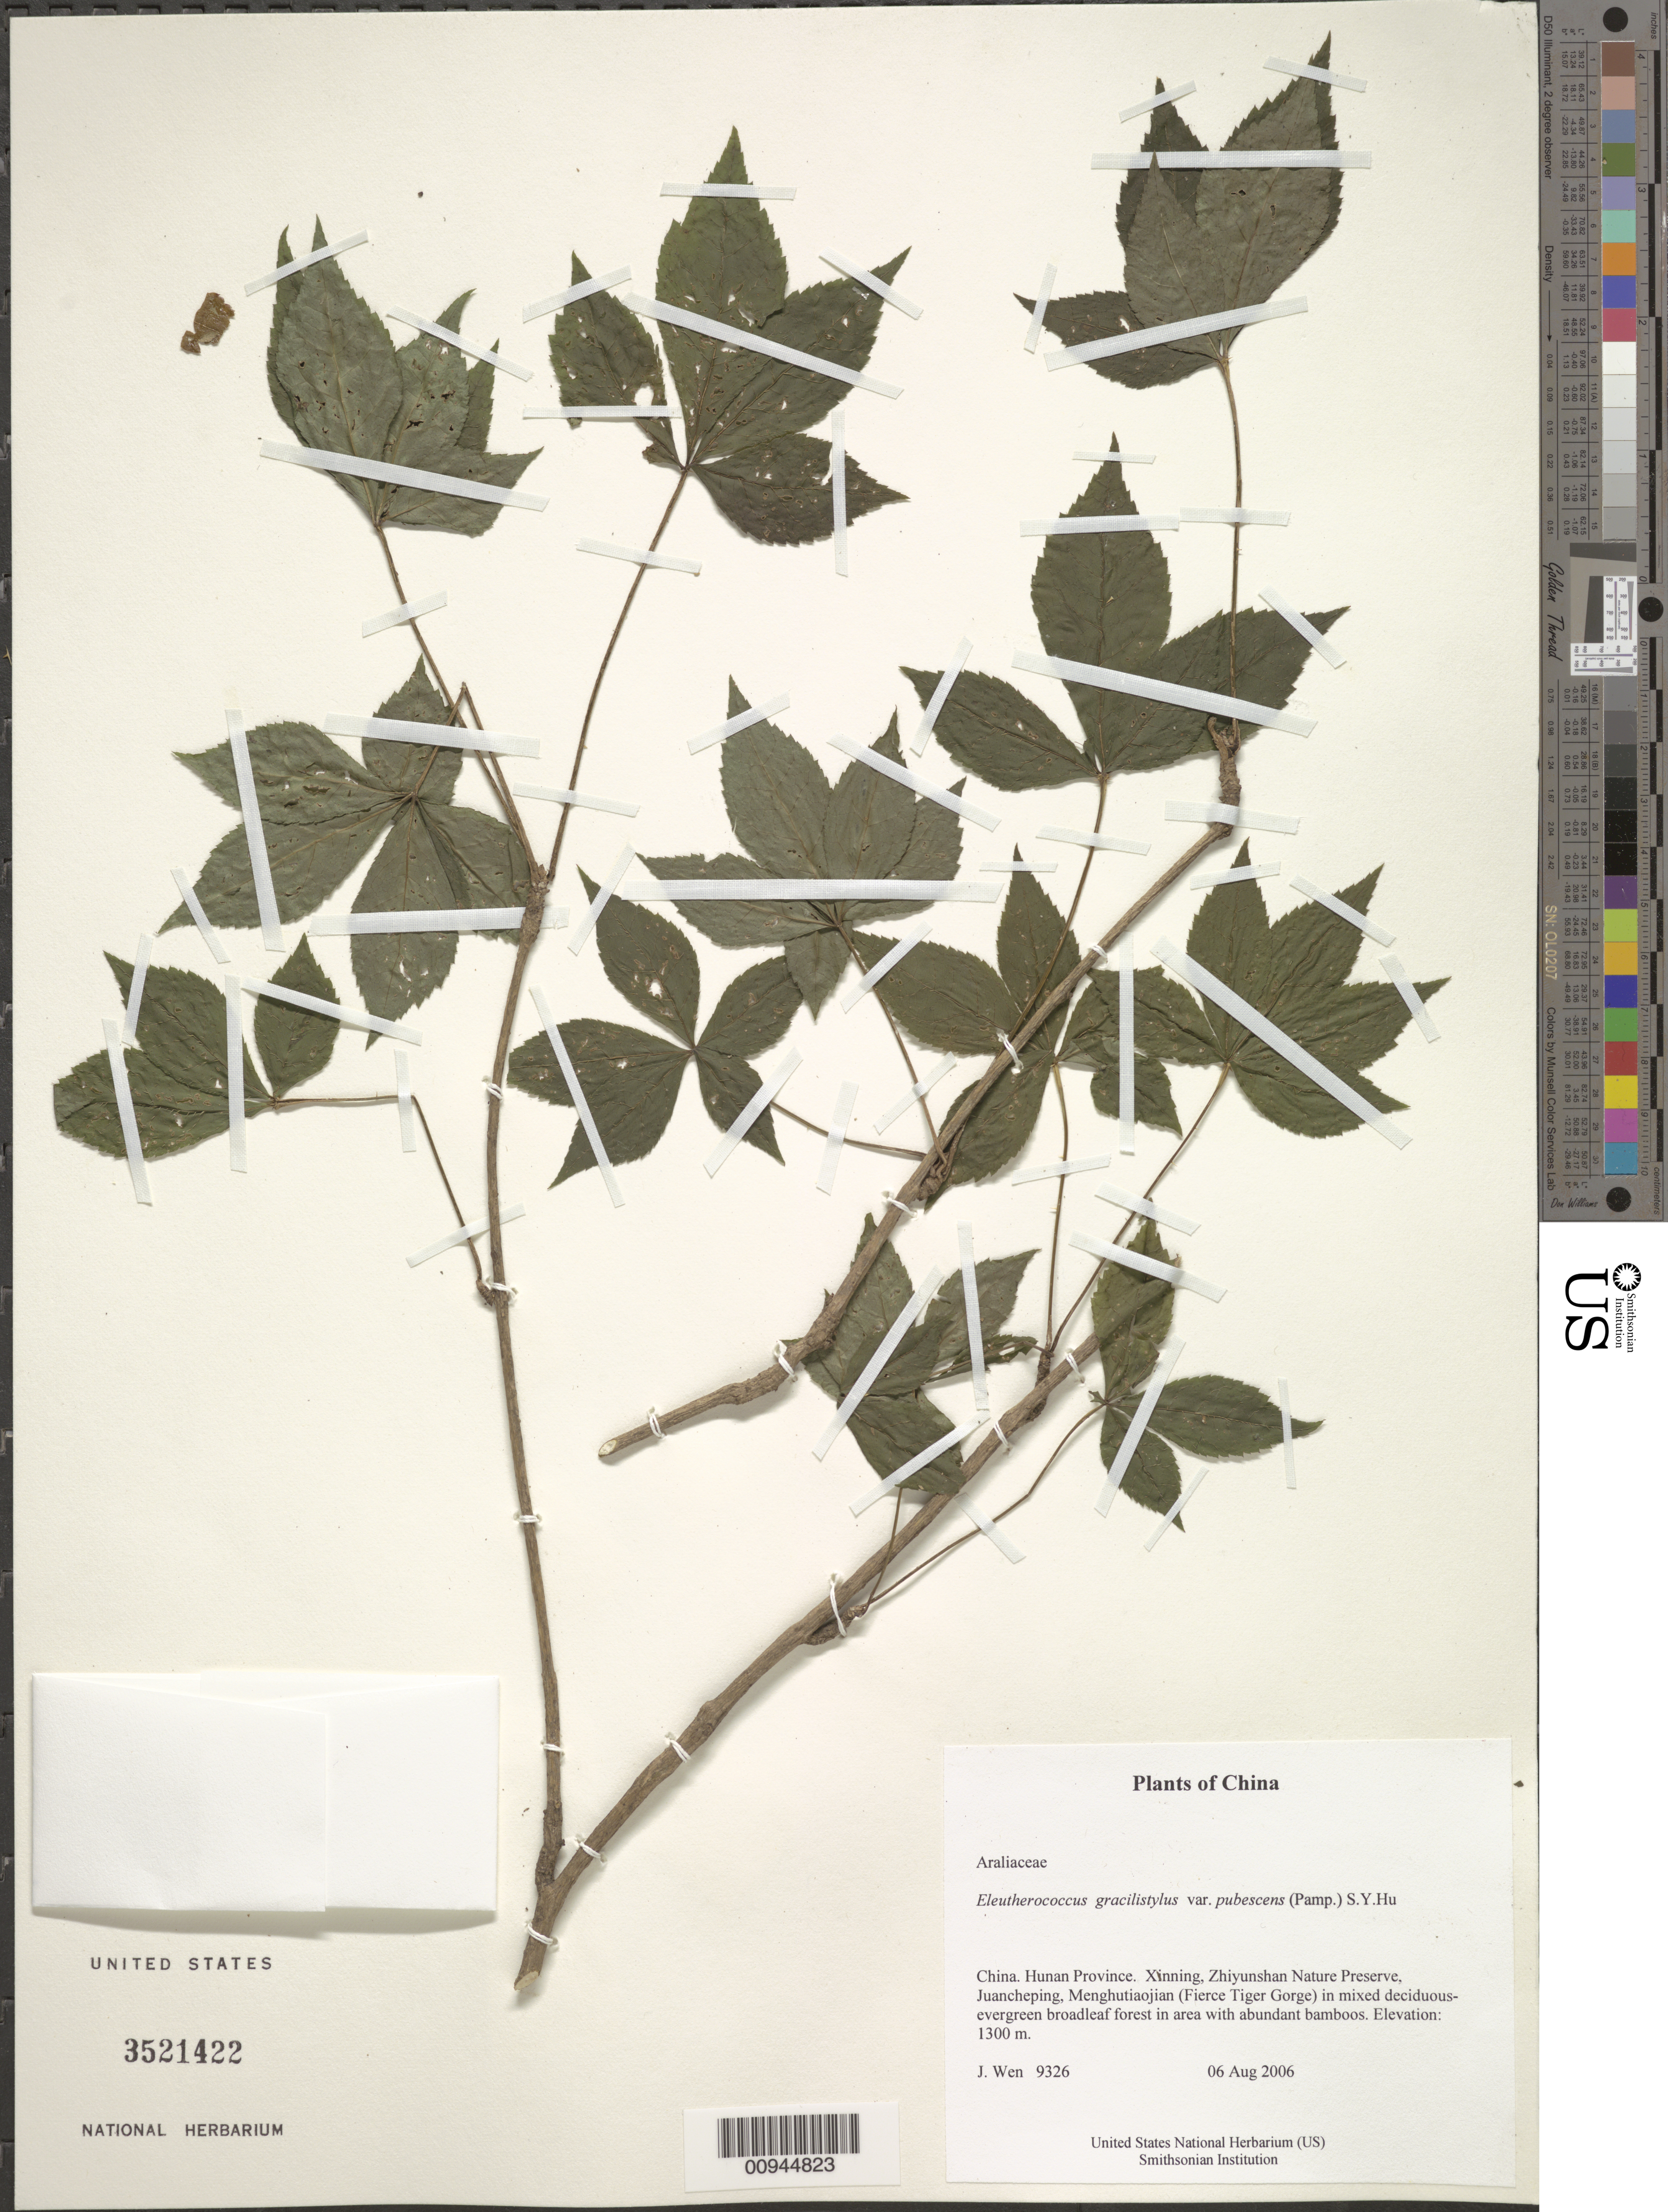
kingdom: Plantae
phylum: Tracheophyta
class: Magnoliopsida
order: Apiales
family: Araliaceae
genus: Eleutherococcus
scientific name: Eleutherococcus gracilistylus var. pubescens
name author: (Pamp.) S.Y. Hu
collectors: J. Wen & S. Wu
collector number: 9326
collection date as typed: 06 Aug 2006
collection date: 2006-08-06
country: China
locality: Hunan Province. Xinning, Zhiyunshan Nature Preserve, Juancheping, Menghutiaojian (Fierce Tiger Gorge) in mixed deciduous-evergreen broadleaf forest in area with abundant bamboos.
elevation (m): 1300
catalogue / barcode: US 3521422